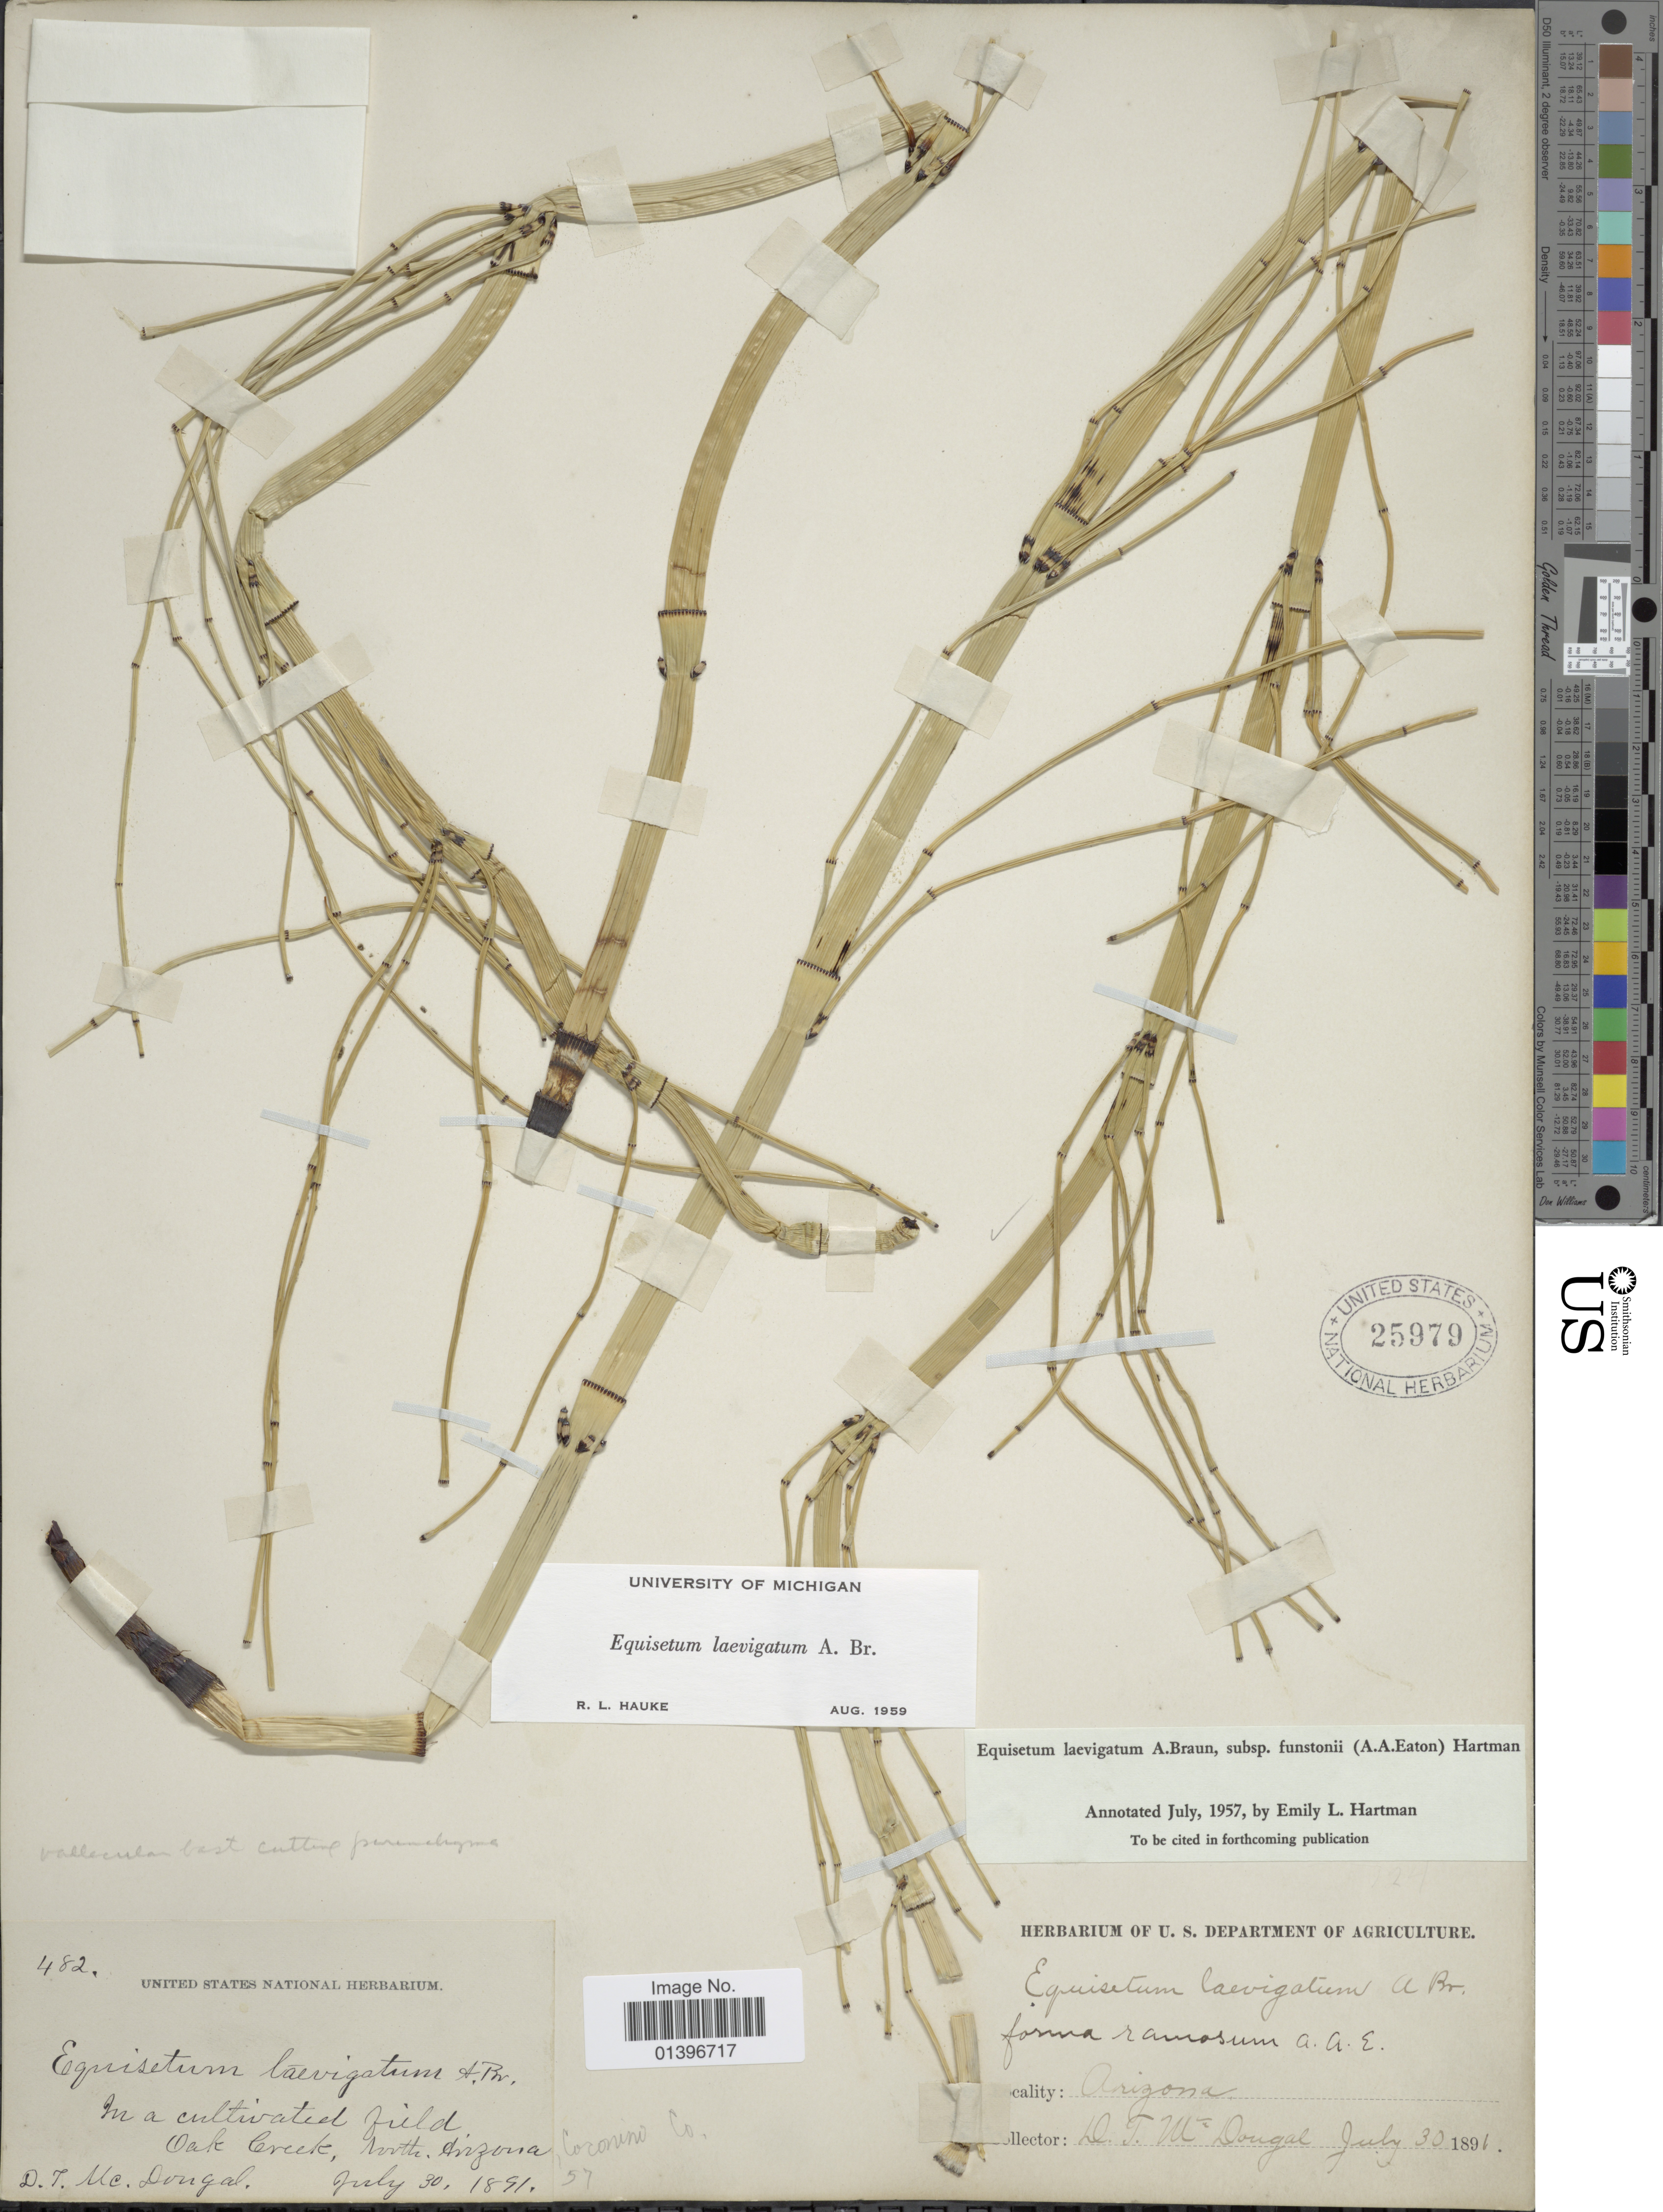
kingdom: Plantae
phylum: Tracheophyta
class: Polypodiopsida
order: Equisetales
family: Equisetaceae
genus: Equisetum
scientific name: Equisetum laevigatum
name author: A. Braun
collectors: D. McDougal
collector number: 482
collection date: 1891-07-30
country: United States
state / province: Arizona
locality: In a cultivated field Oak Creek, North Arizona, Coconino Co.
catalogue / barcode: US 25979